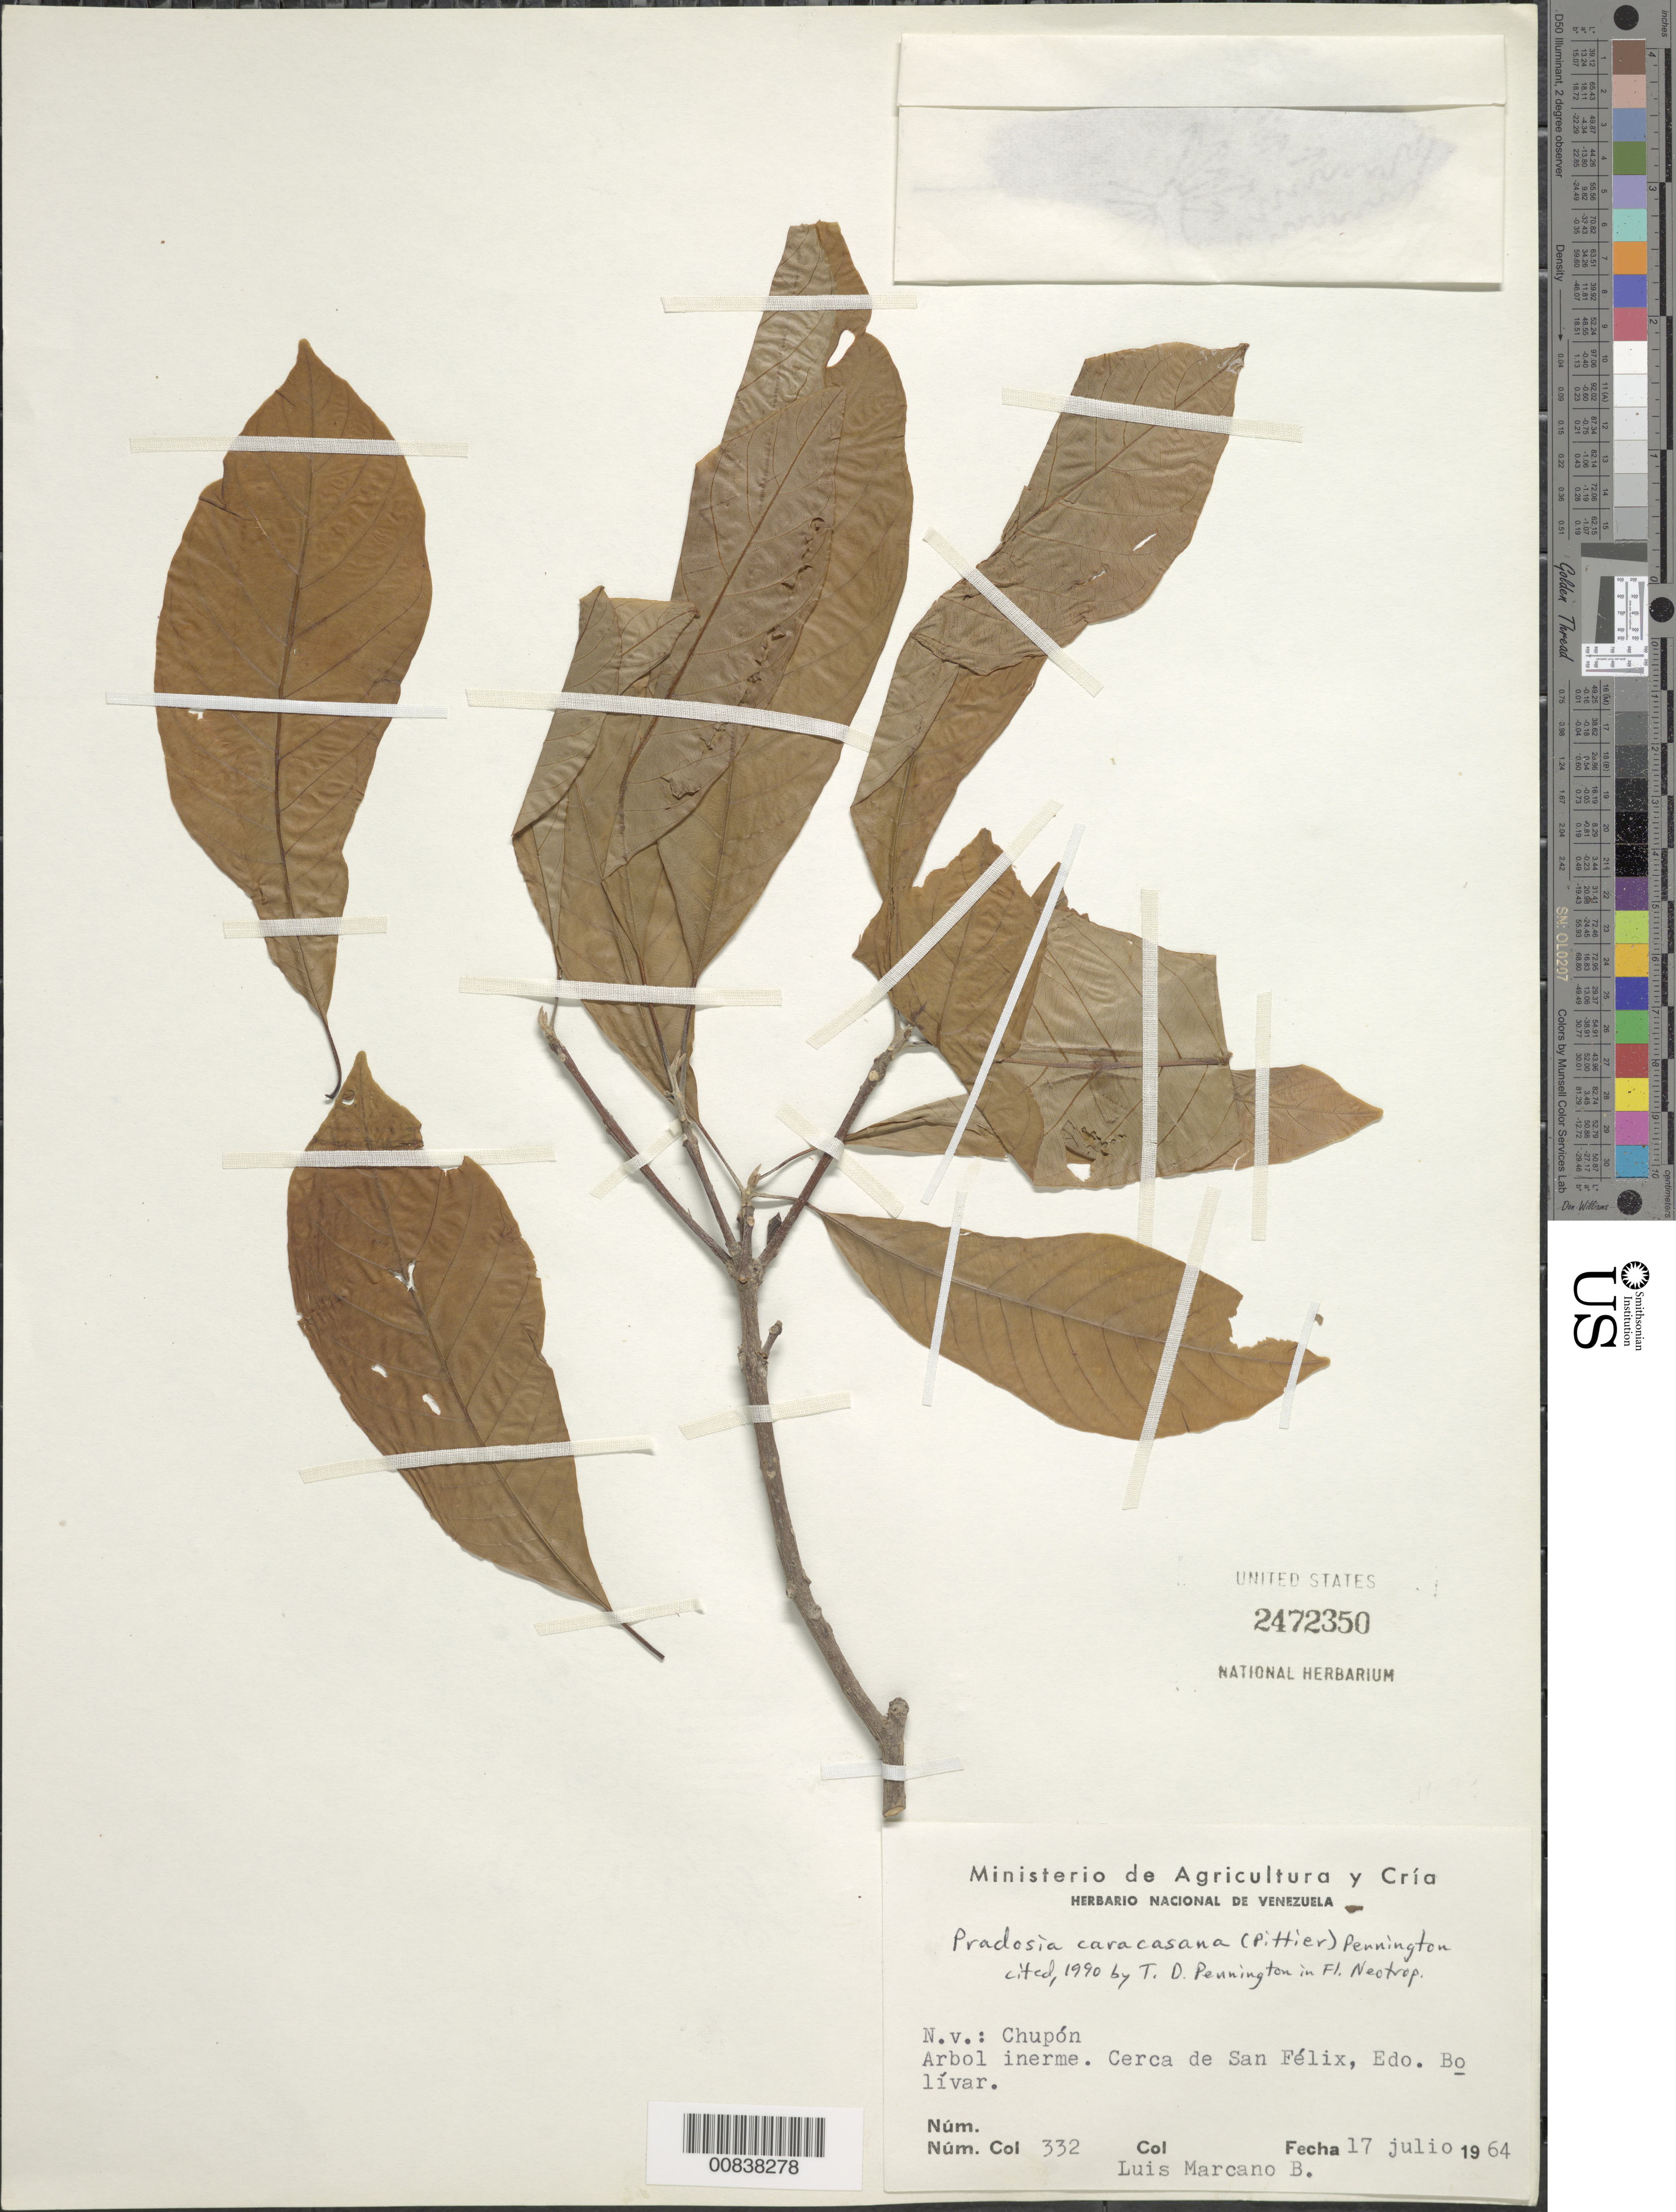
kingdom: Plantae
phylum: Tracheophyta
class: Magnoliopsida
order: Ericales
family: Sapotaceae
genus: Pradosia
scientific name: Pradosia caracasana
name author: (Pittier) T.D. Penn.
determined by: Pennington, T. D., (K)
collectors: L. Marcano-Berti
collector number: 332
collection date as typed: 17-Jul-64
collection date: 1964-07-17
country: Venezuela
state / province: Bolívar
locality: San Félix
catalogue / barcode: US 2472350